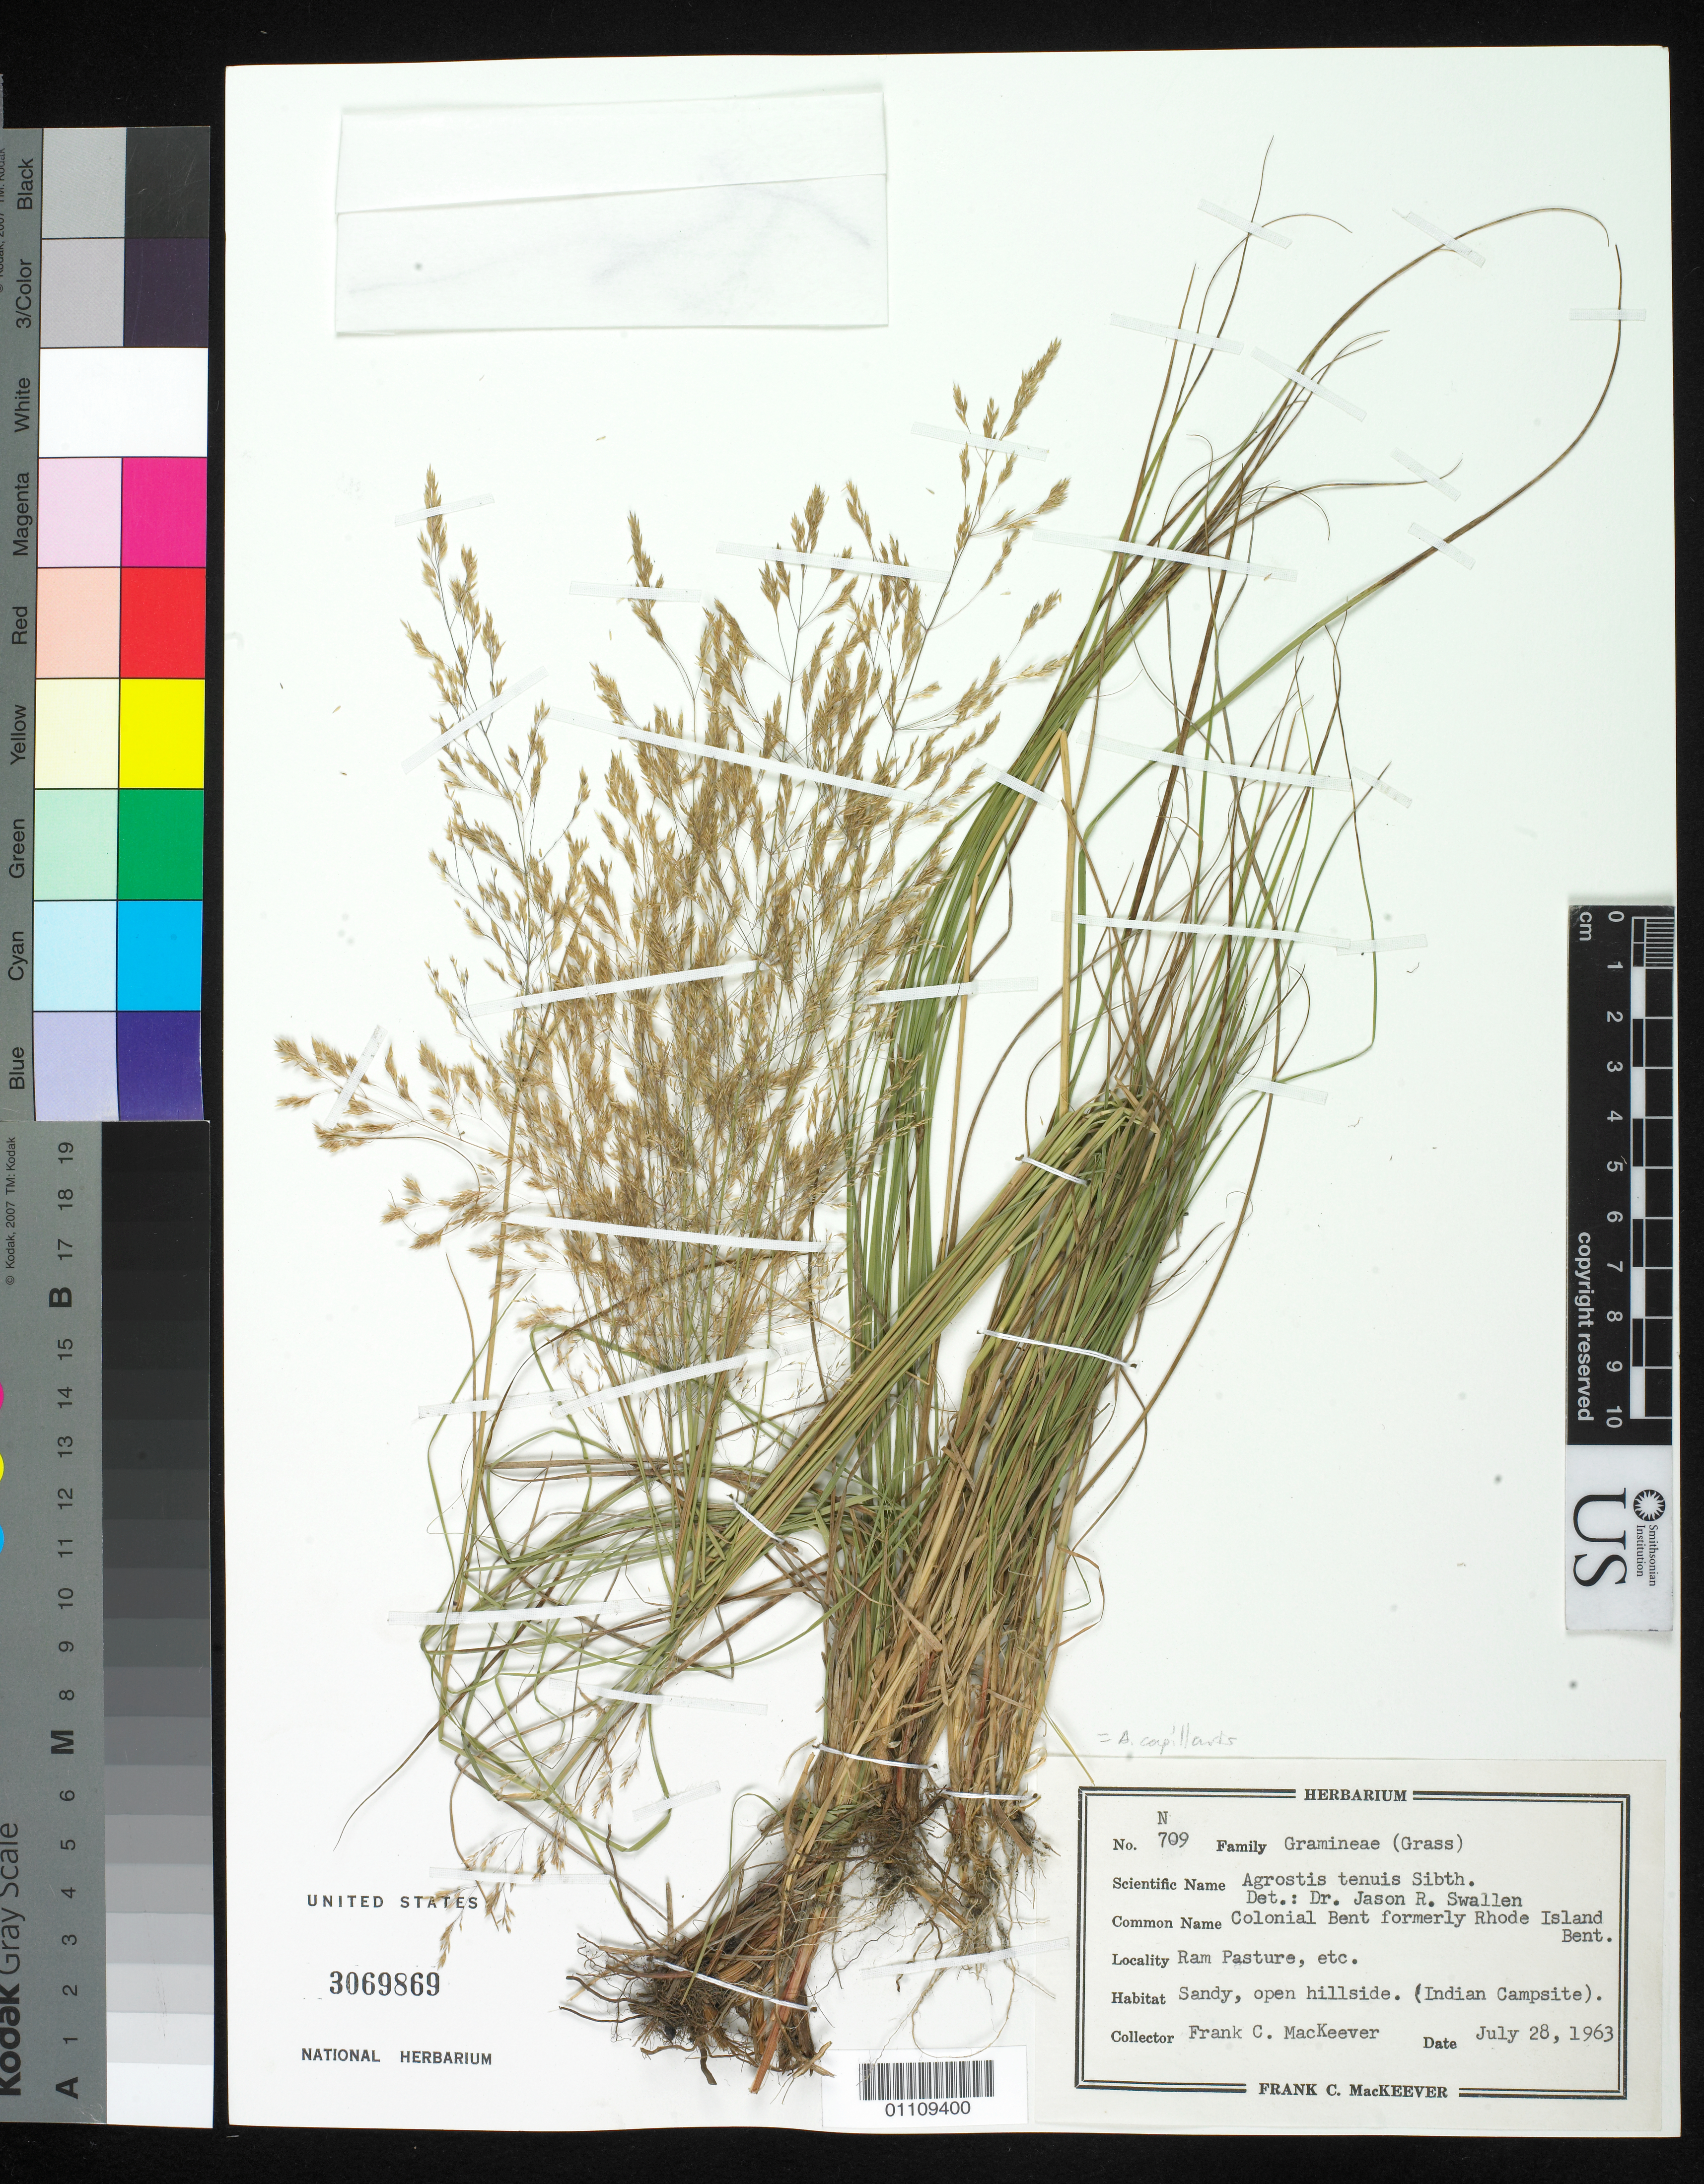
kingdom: Plantae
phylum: Tracheophyta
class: Liliopsida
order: Poales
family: Poaceae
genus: Agrostis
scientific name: Agrostis capillaris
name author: L.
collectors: F. C. MacKeever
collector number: N709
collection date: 1963-07-28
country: United States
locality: Ram Pasture.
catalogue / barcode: US 3069869